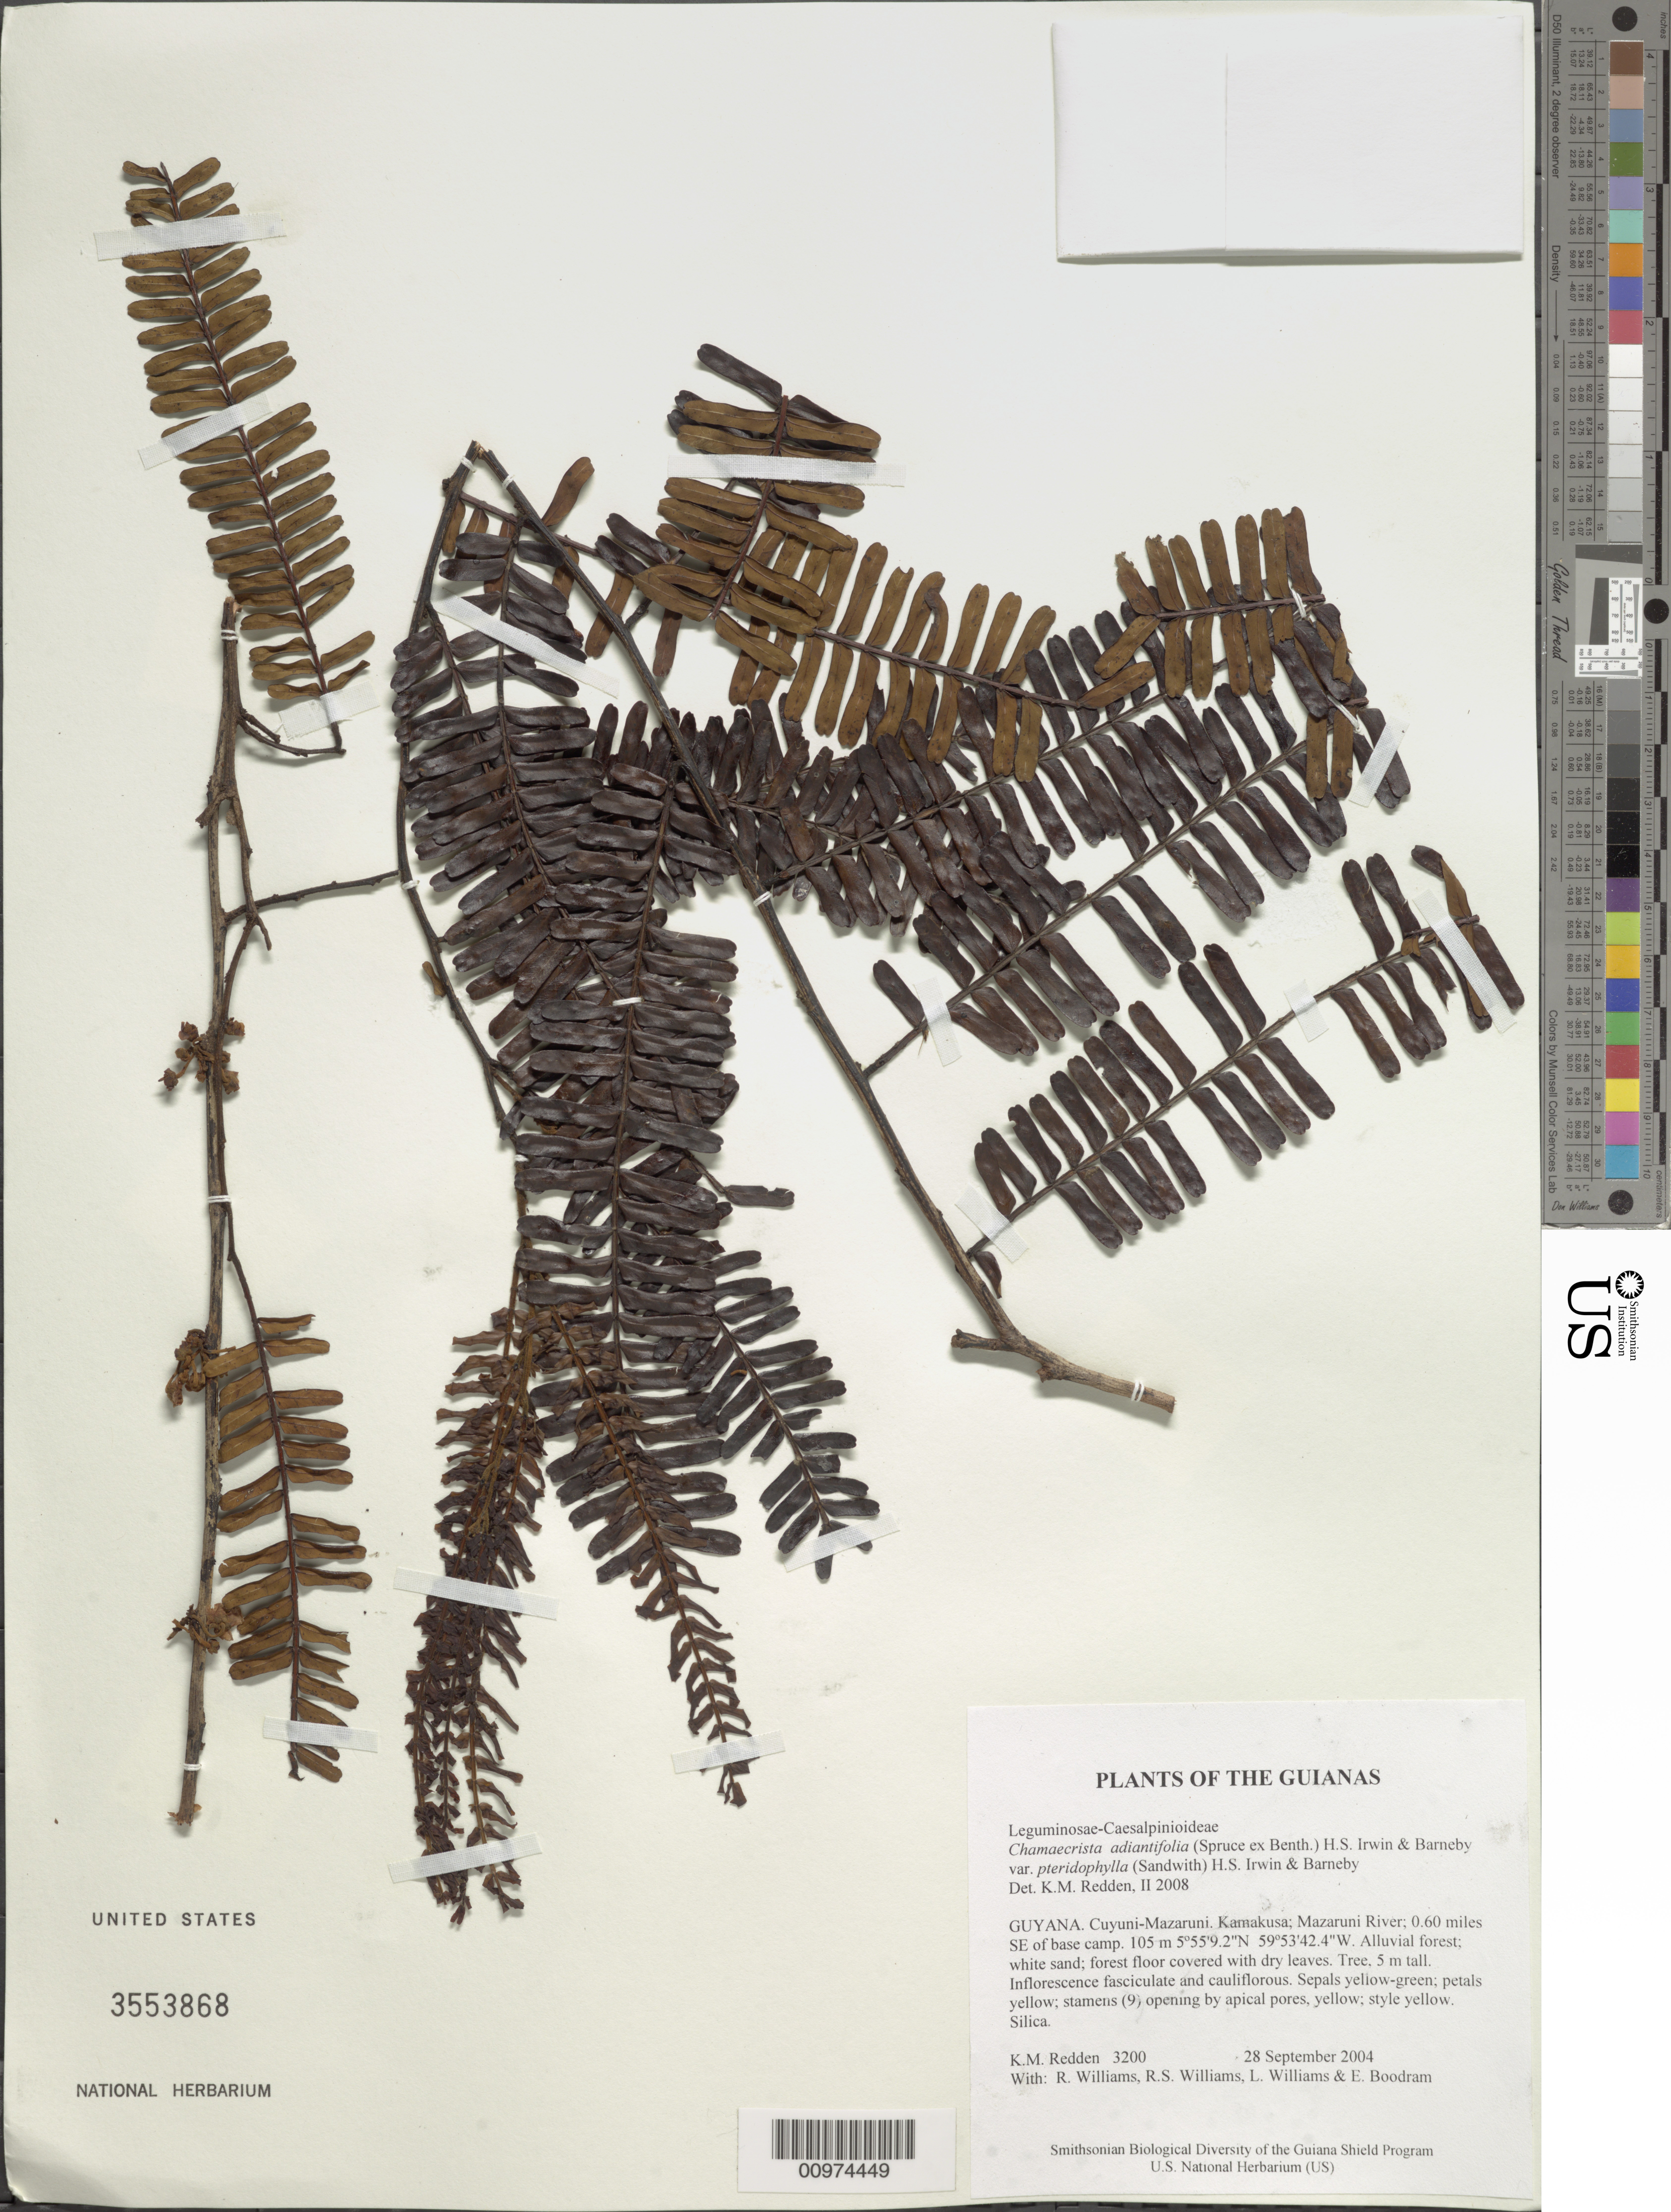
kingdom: Plantae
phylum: Tracheophyta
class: Magnoliopsida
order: Fabales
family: Fabaceae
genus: Chamaecrista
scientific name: Chamaecrista adiantifolia var. pteridophylla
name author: (Sandwith) H.S. Irwin & Barneby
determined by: Redden, K. M.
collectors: K. M. Redden, R. Williams, R. S. Williams, L. Williams & E. Boodram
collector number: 3200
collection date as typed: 28 September 2004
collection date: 2004-09-28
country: Guyana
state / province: Cuyuni-Mazaruni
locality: Kamakusa; Mazaruni River; 0.60 miles SE of base camp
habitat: Alluvial forest; white sand; forest floor covered with dry leaves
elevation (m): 105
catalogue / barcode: US 3553868